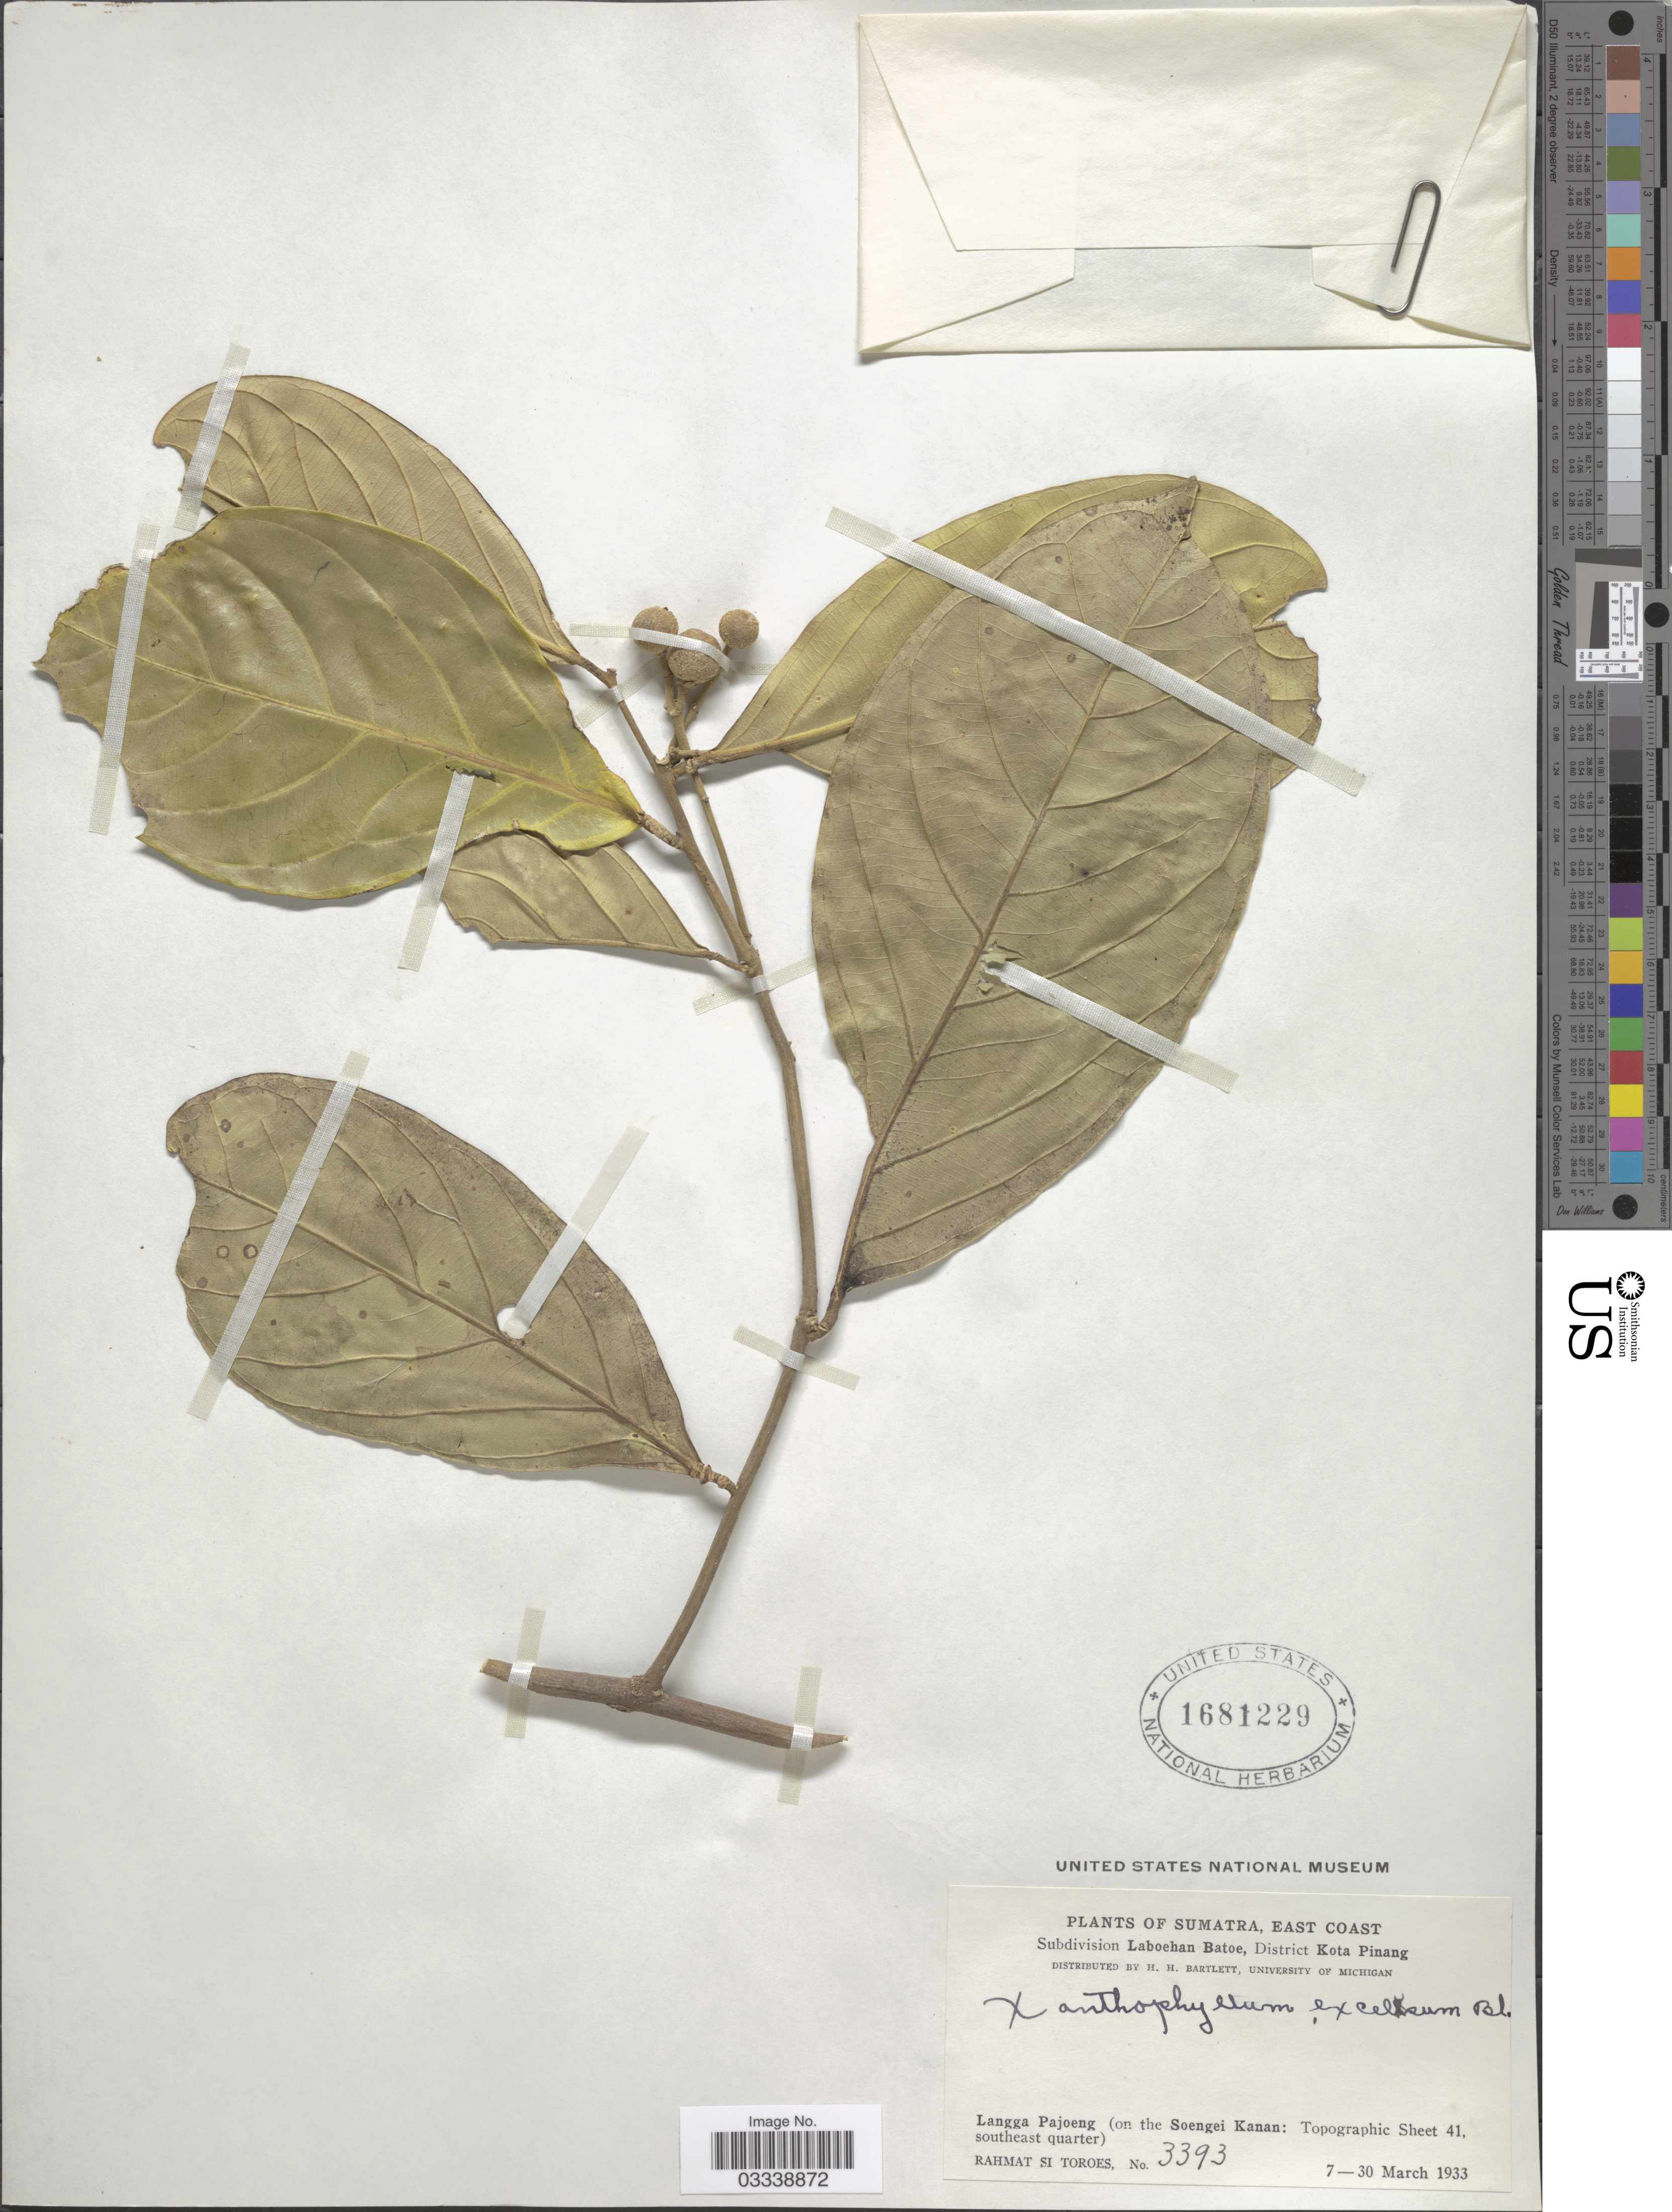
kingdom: Plantae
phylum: Tracheophyta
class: Magnoliopsida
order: Fabales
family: Polygalaceae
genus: Xanthophyllum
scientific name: Xanthophyllum flavescens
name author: Roxb.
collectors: Rahmat Si Boeea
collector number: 3393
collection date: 1933-03-07/1933-03-30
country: Indonesia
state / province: Sumatra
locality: East Coast. Subdivision Laboehan Batoe, District Kota Pinang. Langga Pajoeng (on the Soengei Kanan: Topographic Sheet 41, southeast quarter).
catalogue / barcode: US 1681229